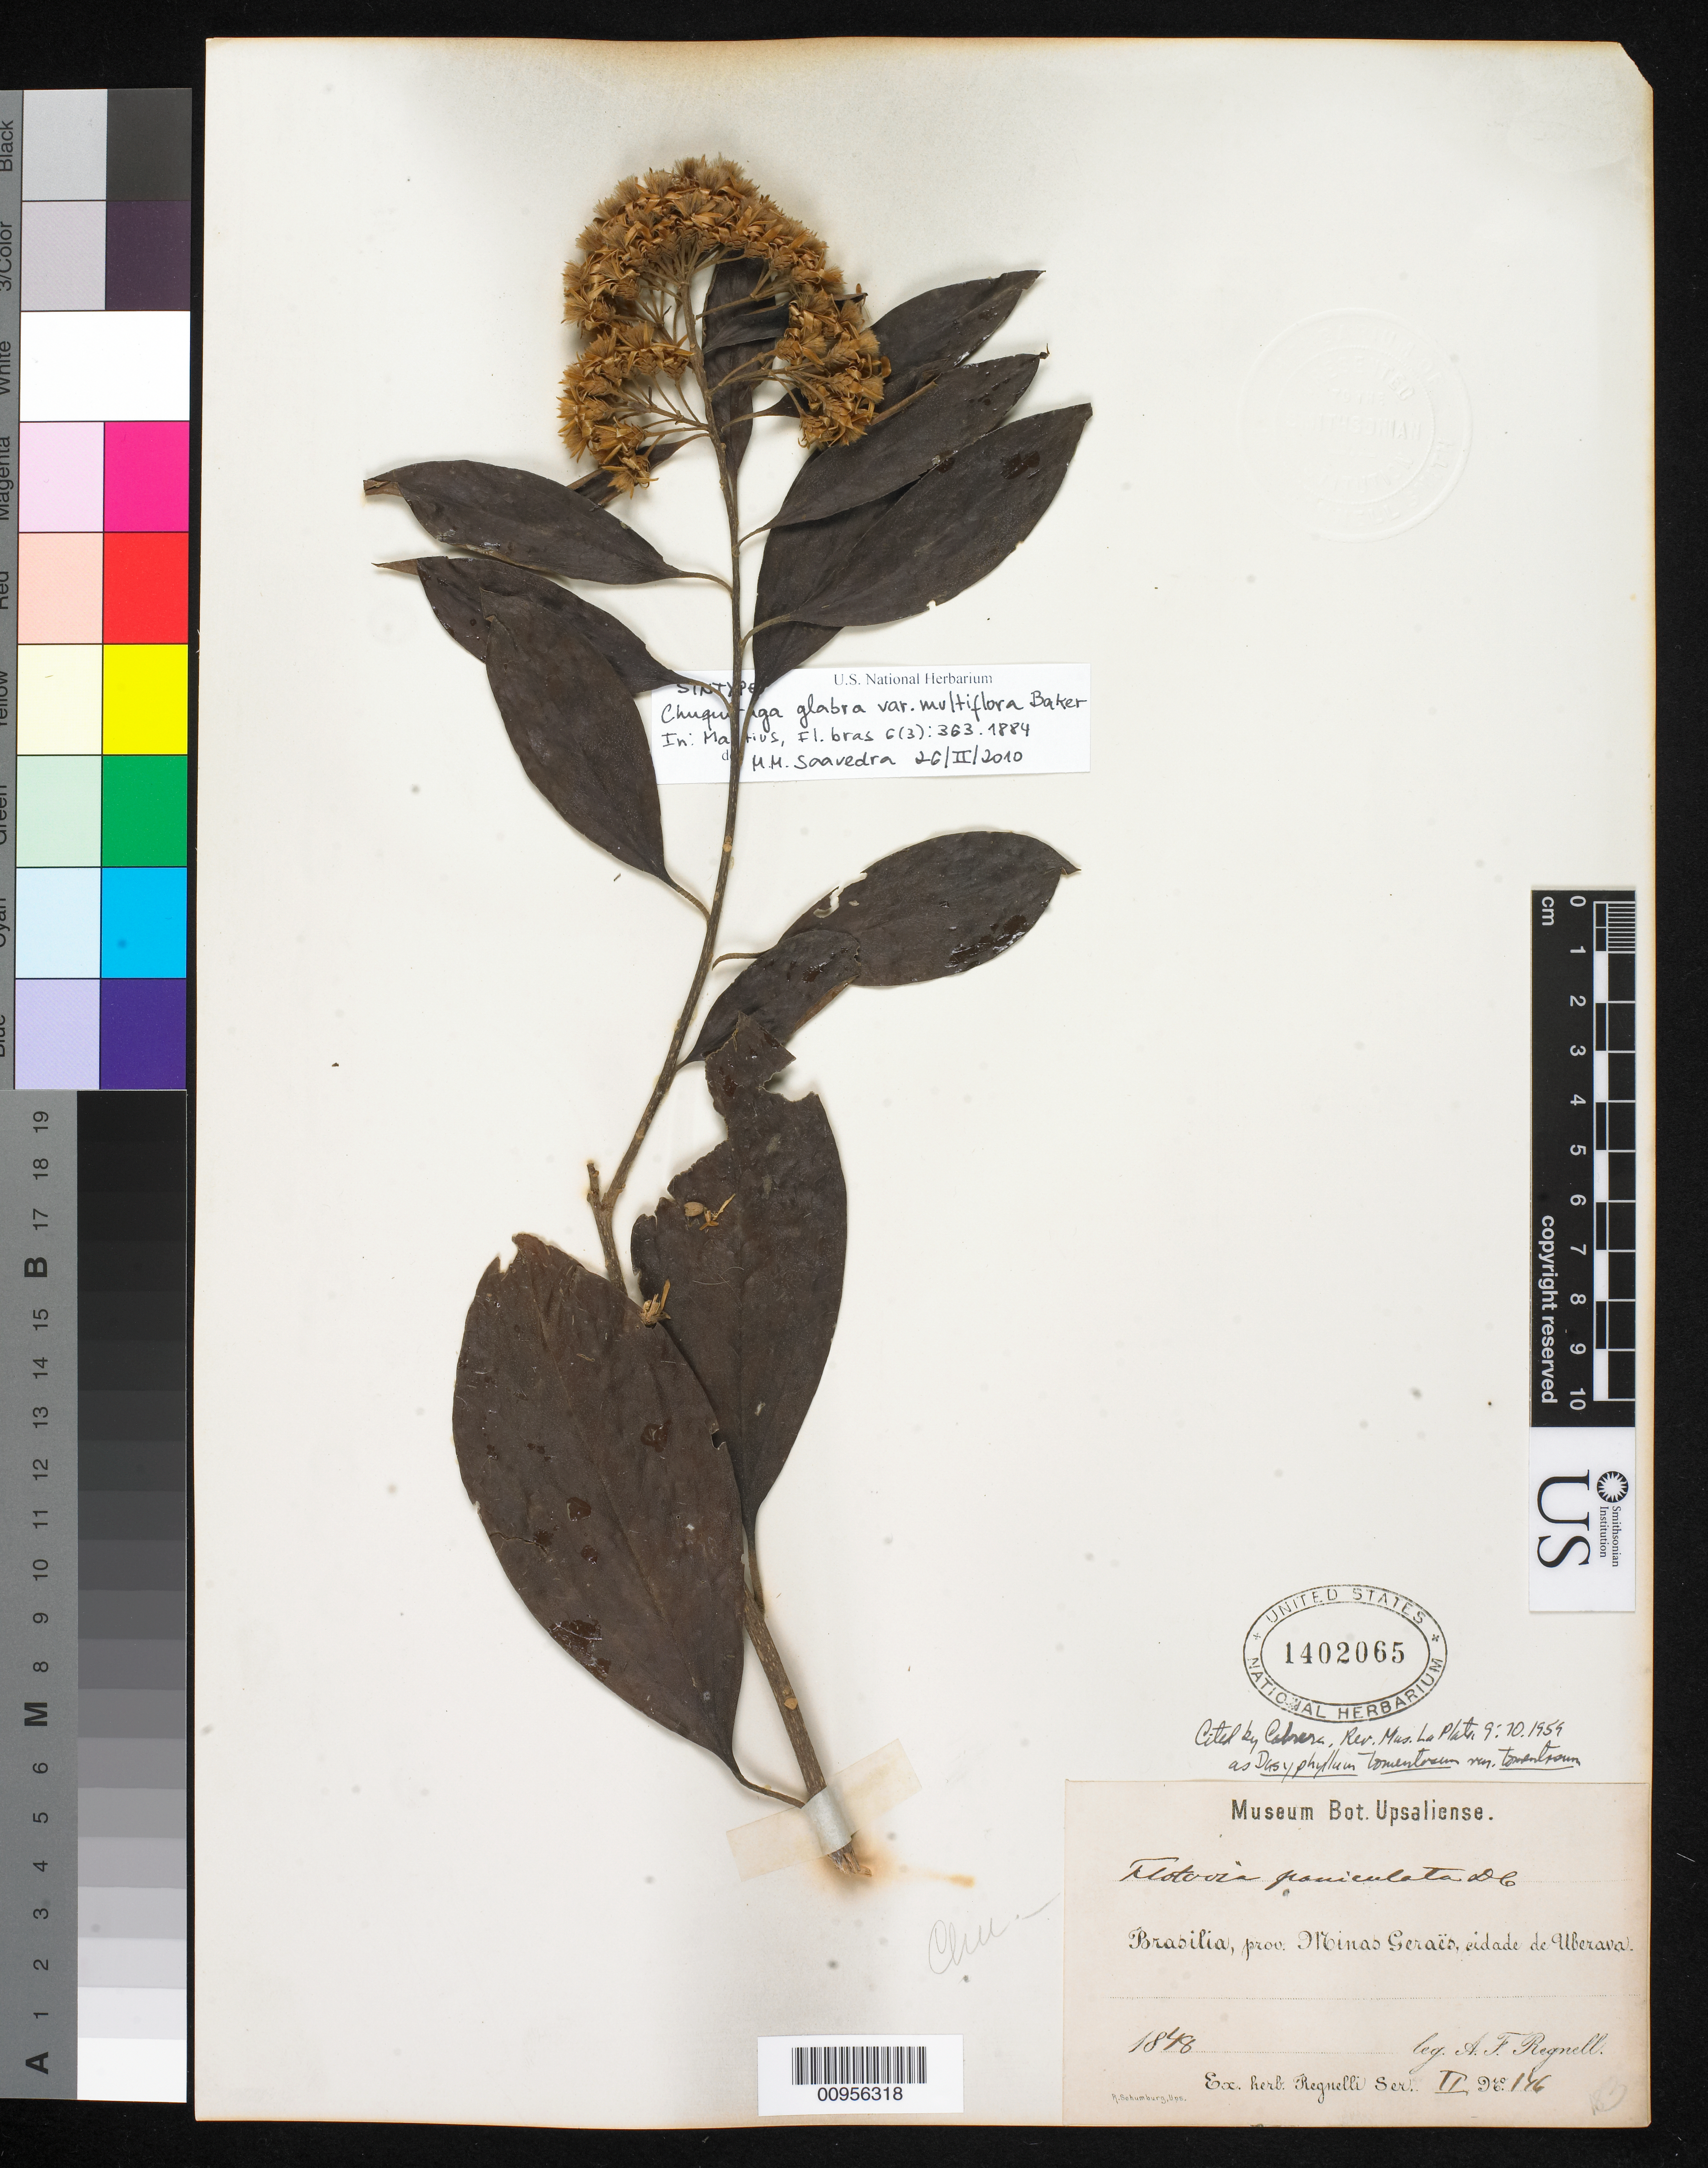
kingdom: Plantae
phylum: Tracheophyta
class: Magnoliopsida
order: Asterales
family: Asteraceae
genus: Chuquiraga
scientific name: Chuquiraga glabra var. multiflora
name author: Baker in Mart.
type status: Syntype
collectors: A. F. Regnell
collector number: II 146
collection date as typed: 1848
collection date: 1848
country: Brazil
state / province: Minas Gerais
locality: Prov. Minas Geraes, cidade de Uberava.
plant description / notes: Annotated as "Typus" by M.M. Saavedra (2010).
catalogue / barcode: US 1402065